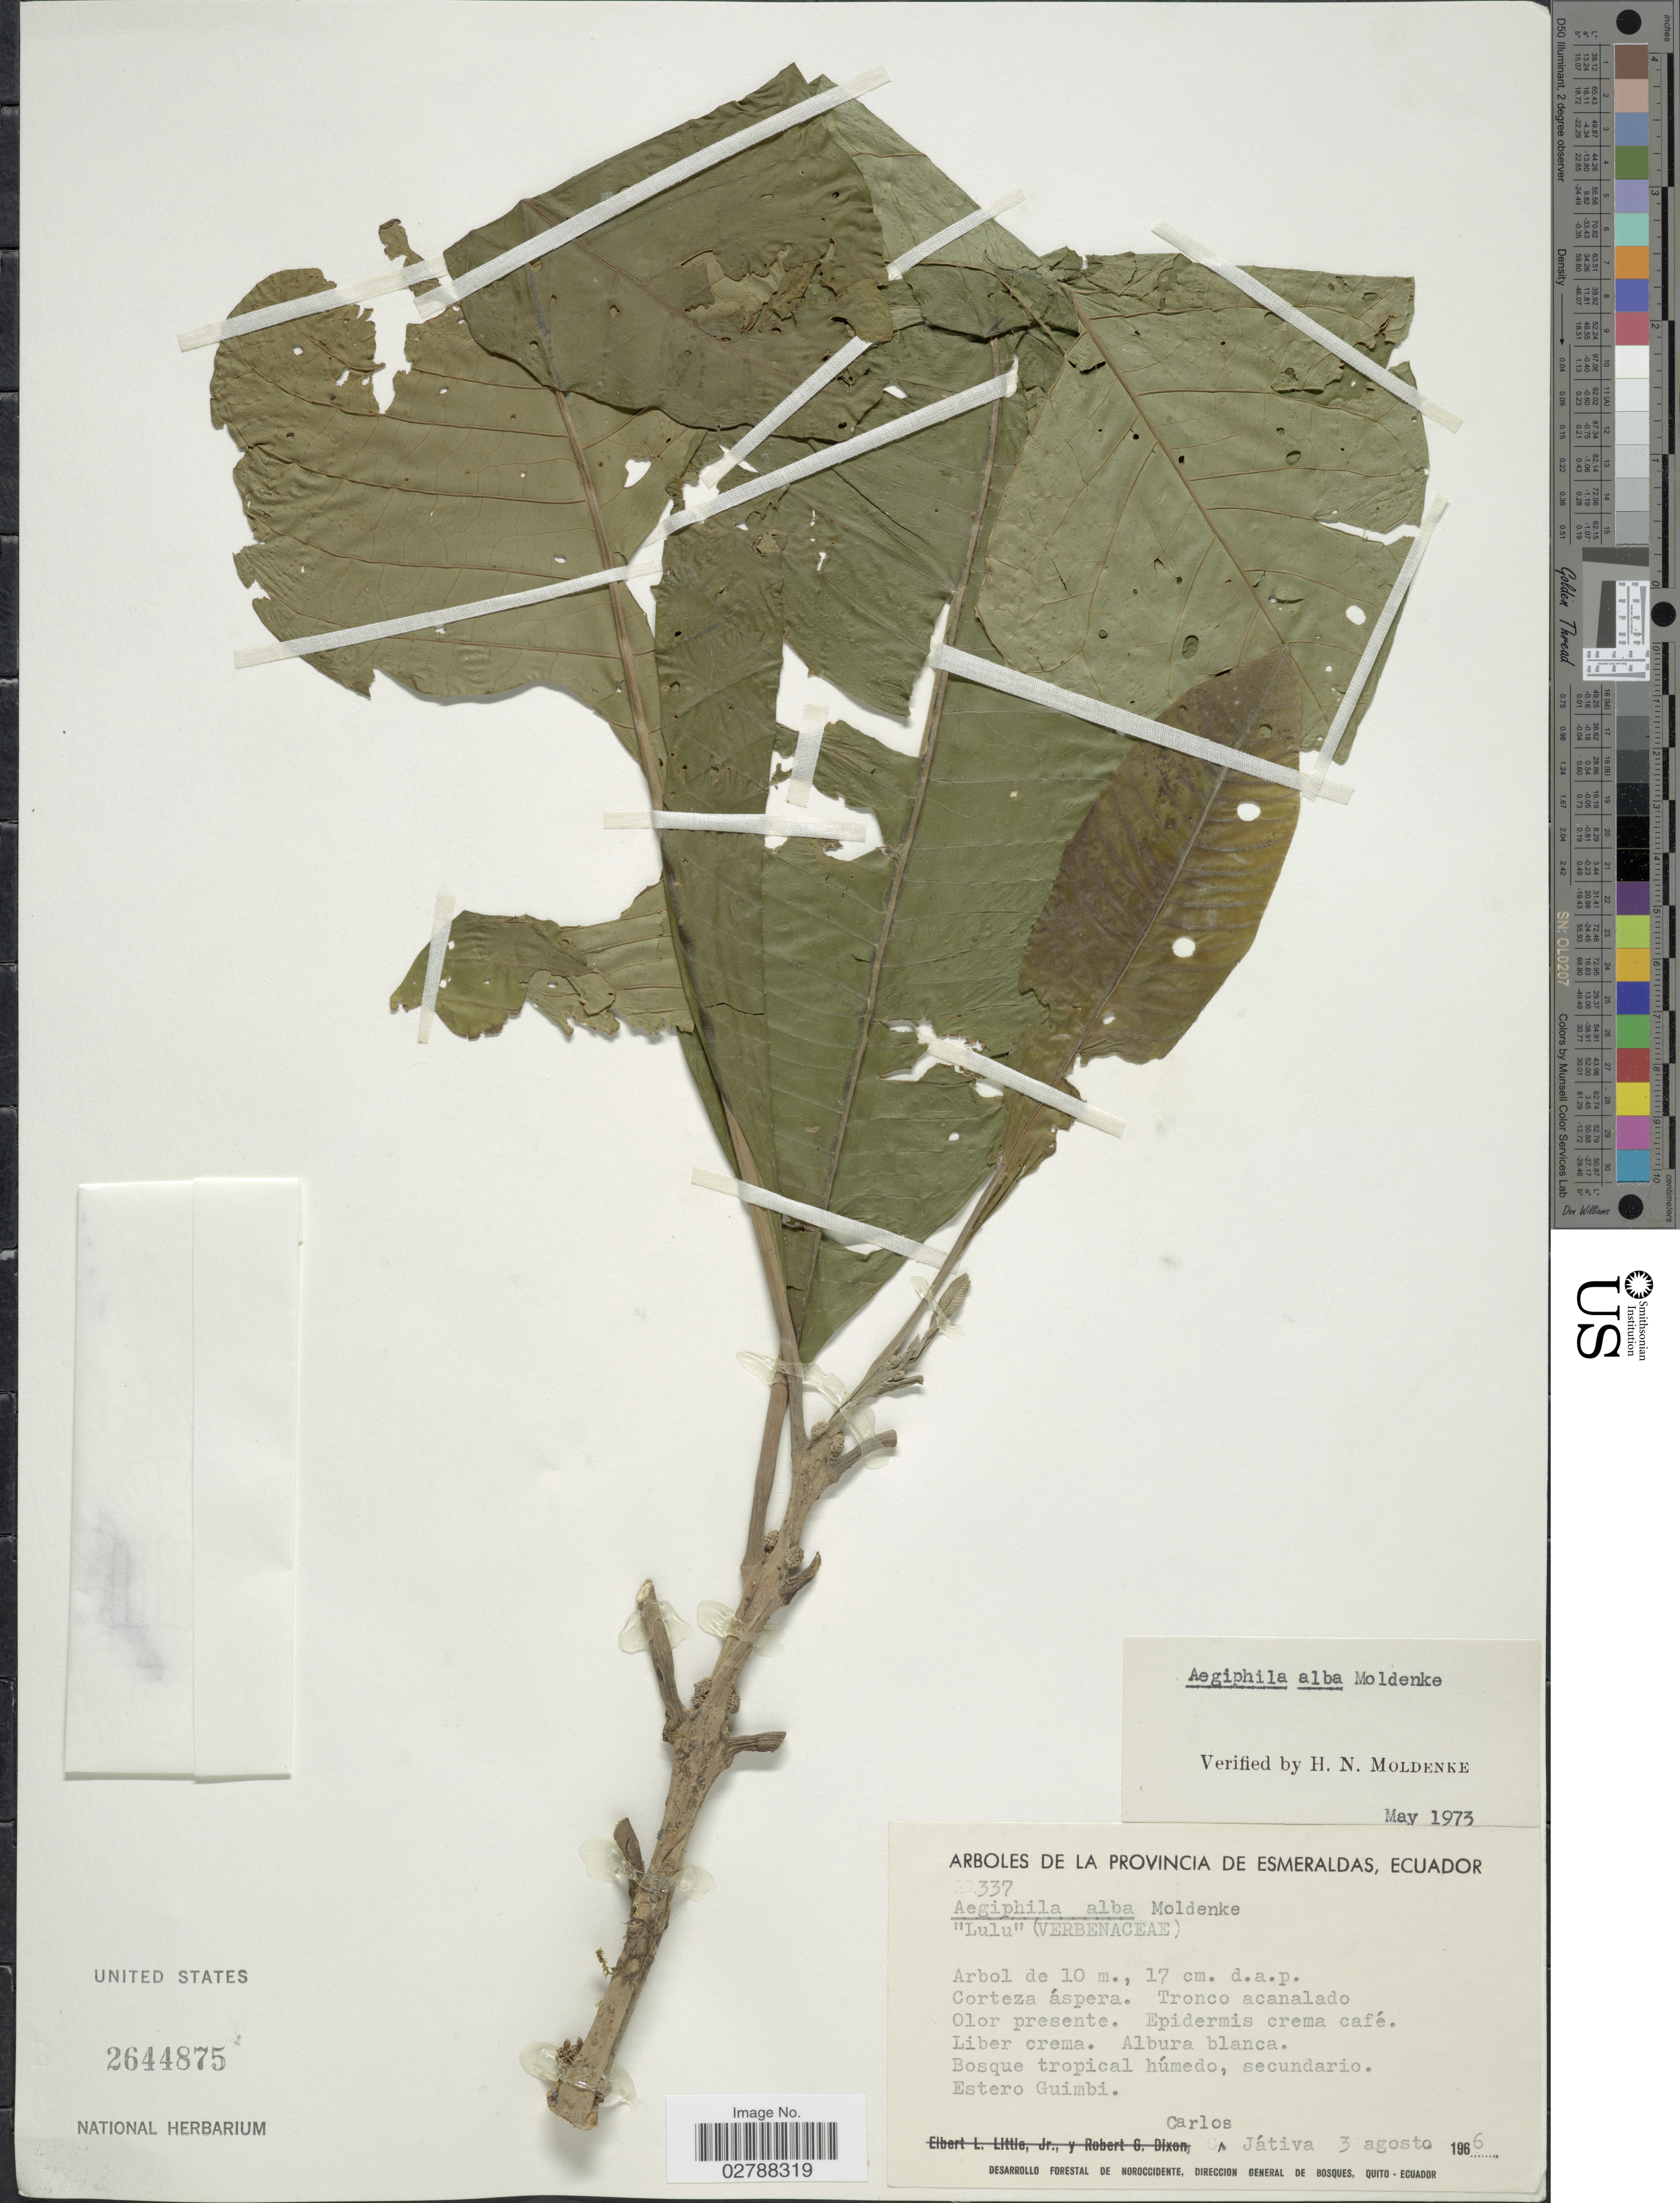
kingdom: Plantae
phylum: Tracheophyta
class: Magnoliopsida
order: Lamiales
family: Lamiaceae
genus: Aegiphila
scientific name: Aegiphila alba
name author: Moldenke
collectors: C. D. Játiva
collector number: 337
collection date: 1966-08-03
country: Ecuador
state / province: Esmeraldas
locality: Estero Guimbi.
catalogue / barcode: US 2644875